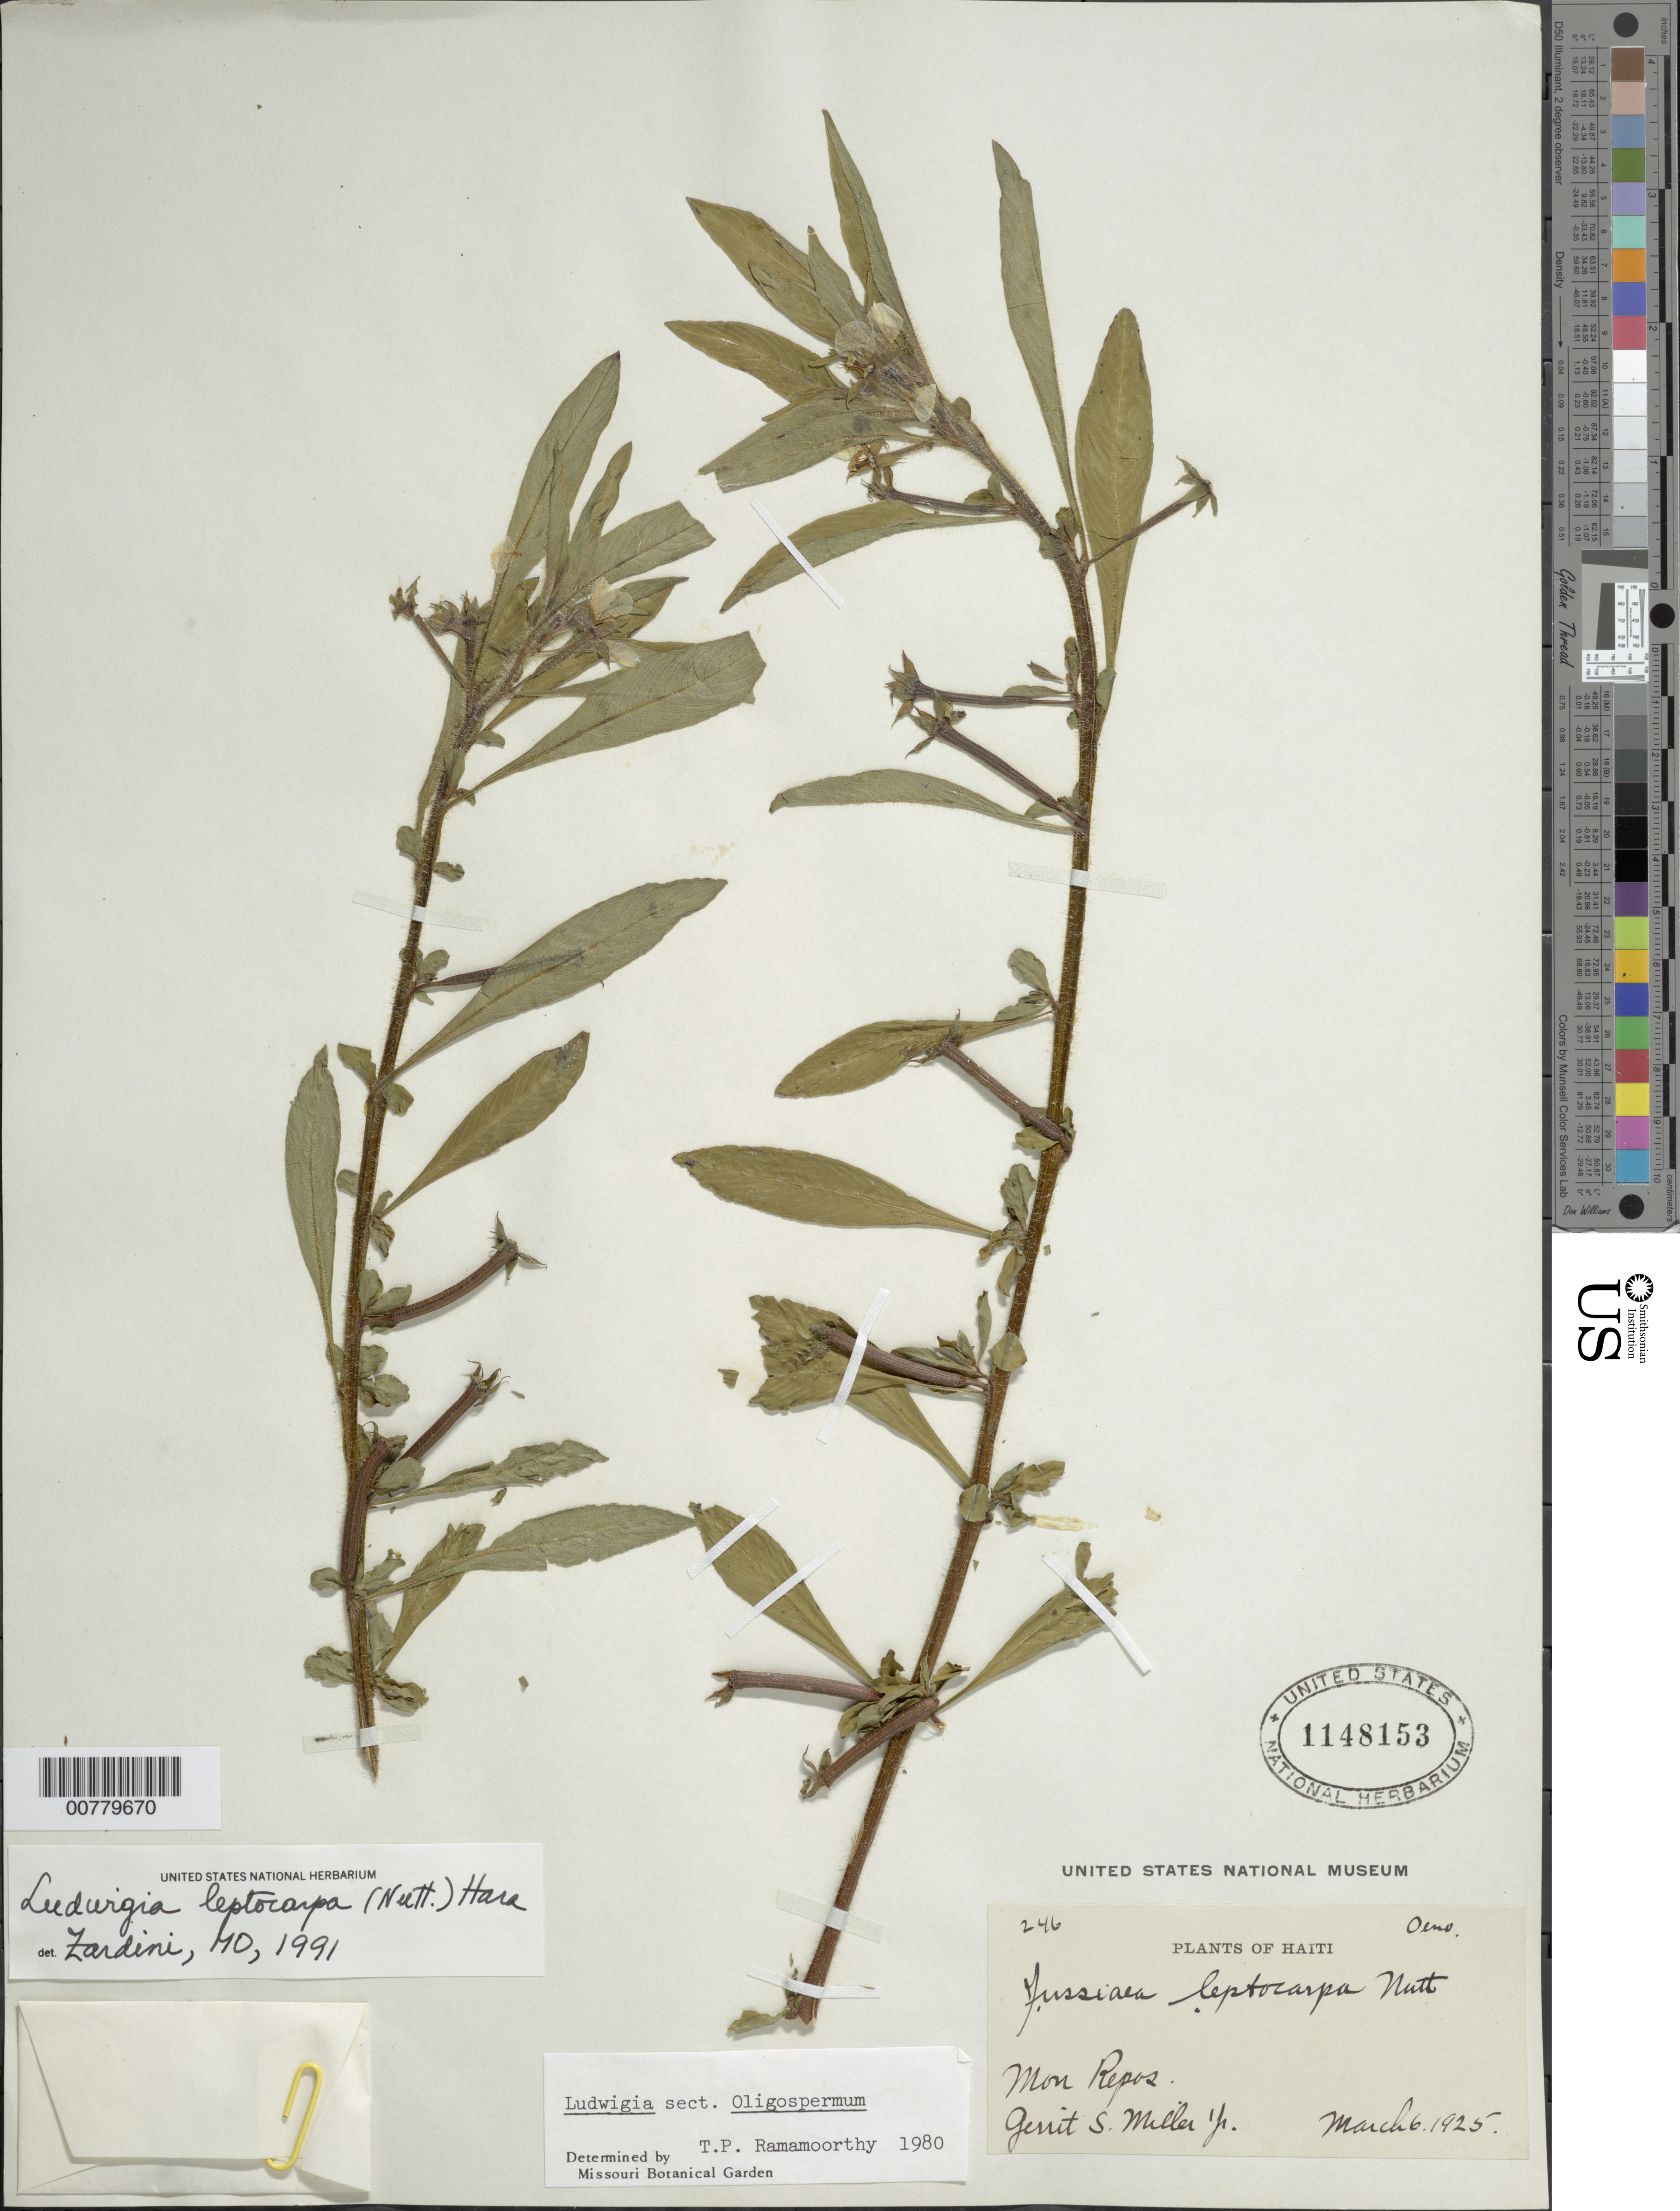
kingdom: Plantae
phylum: Tracheophyta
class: Magnoliopsida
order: Myrtales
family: Onagraceae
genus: Ludwigia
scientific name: Ludwigia leptocarpa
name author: (Nutt.) H. Hara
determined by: Zardini, E. M.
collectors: G. S. Miller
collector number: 246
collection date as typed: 06 Mar 1925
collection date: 1925-03-06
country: Haiti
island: Hispaniola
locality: Mon Repos.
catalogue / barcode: US 1148153